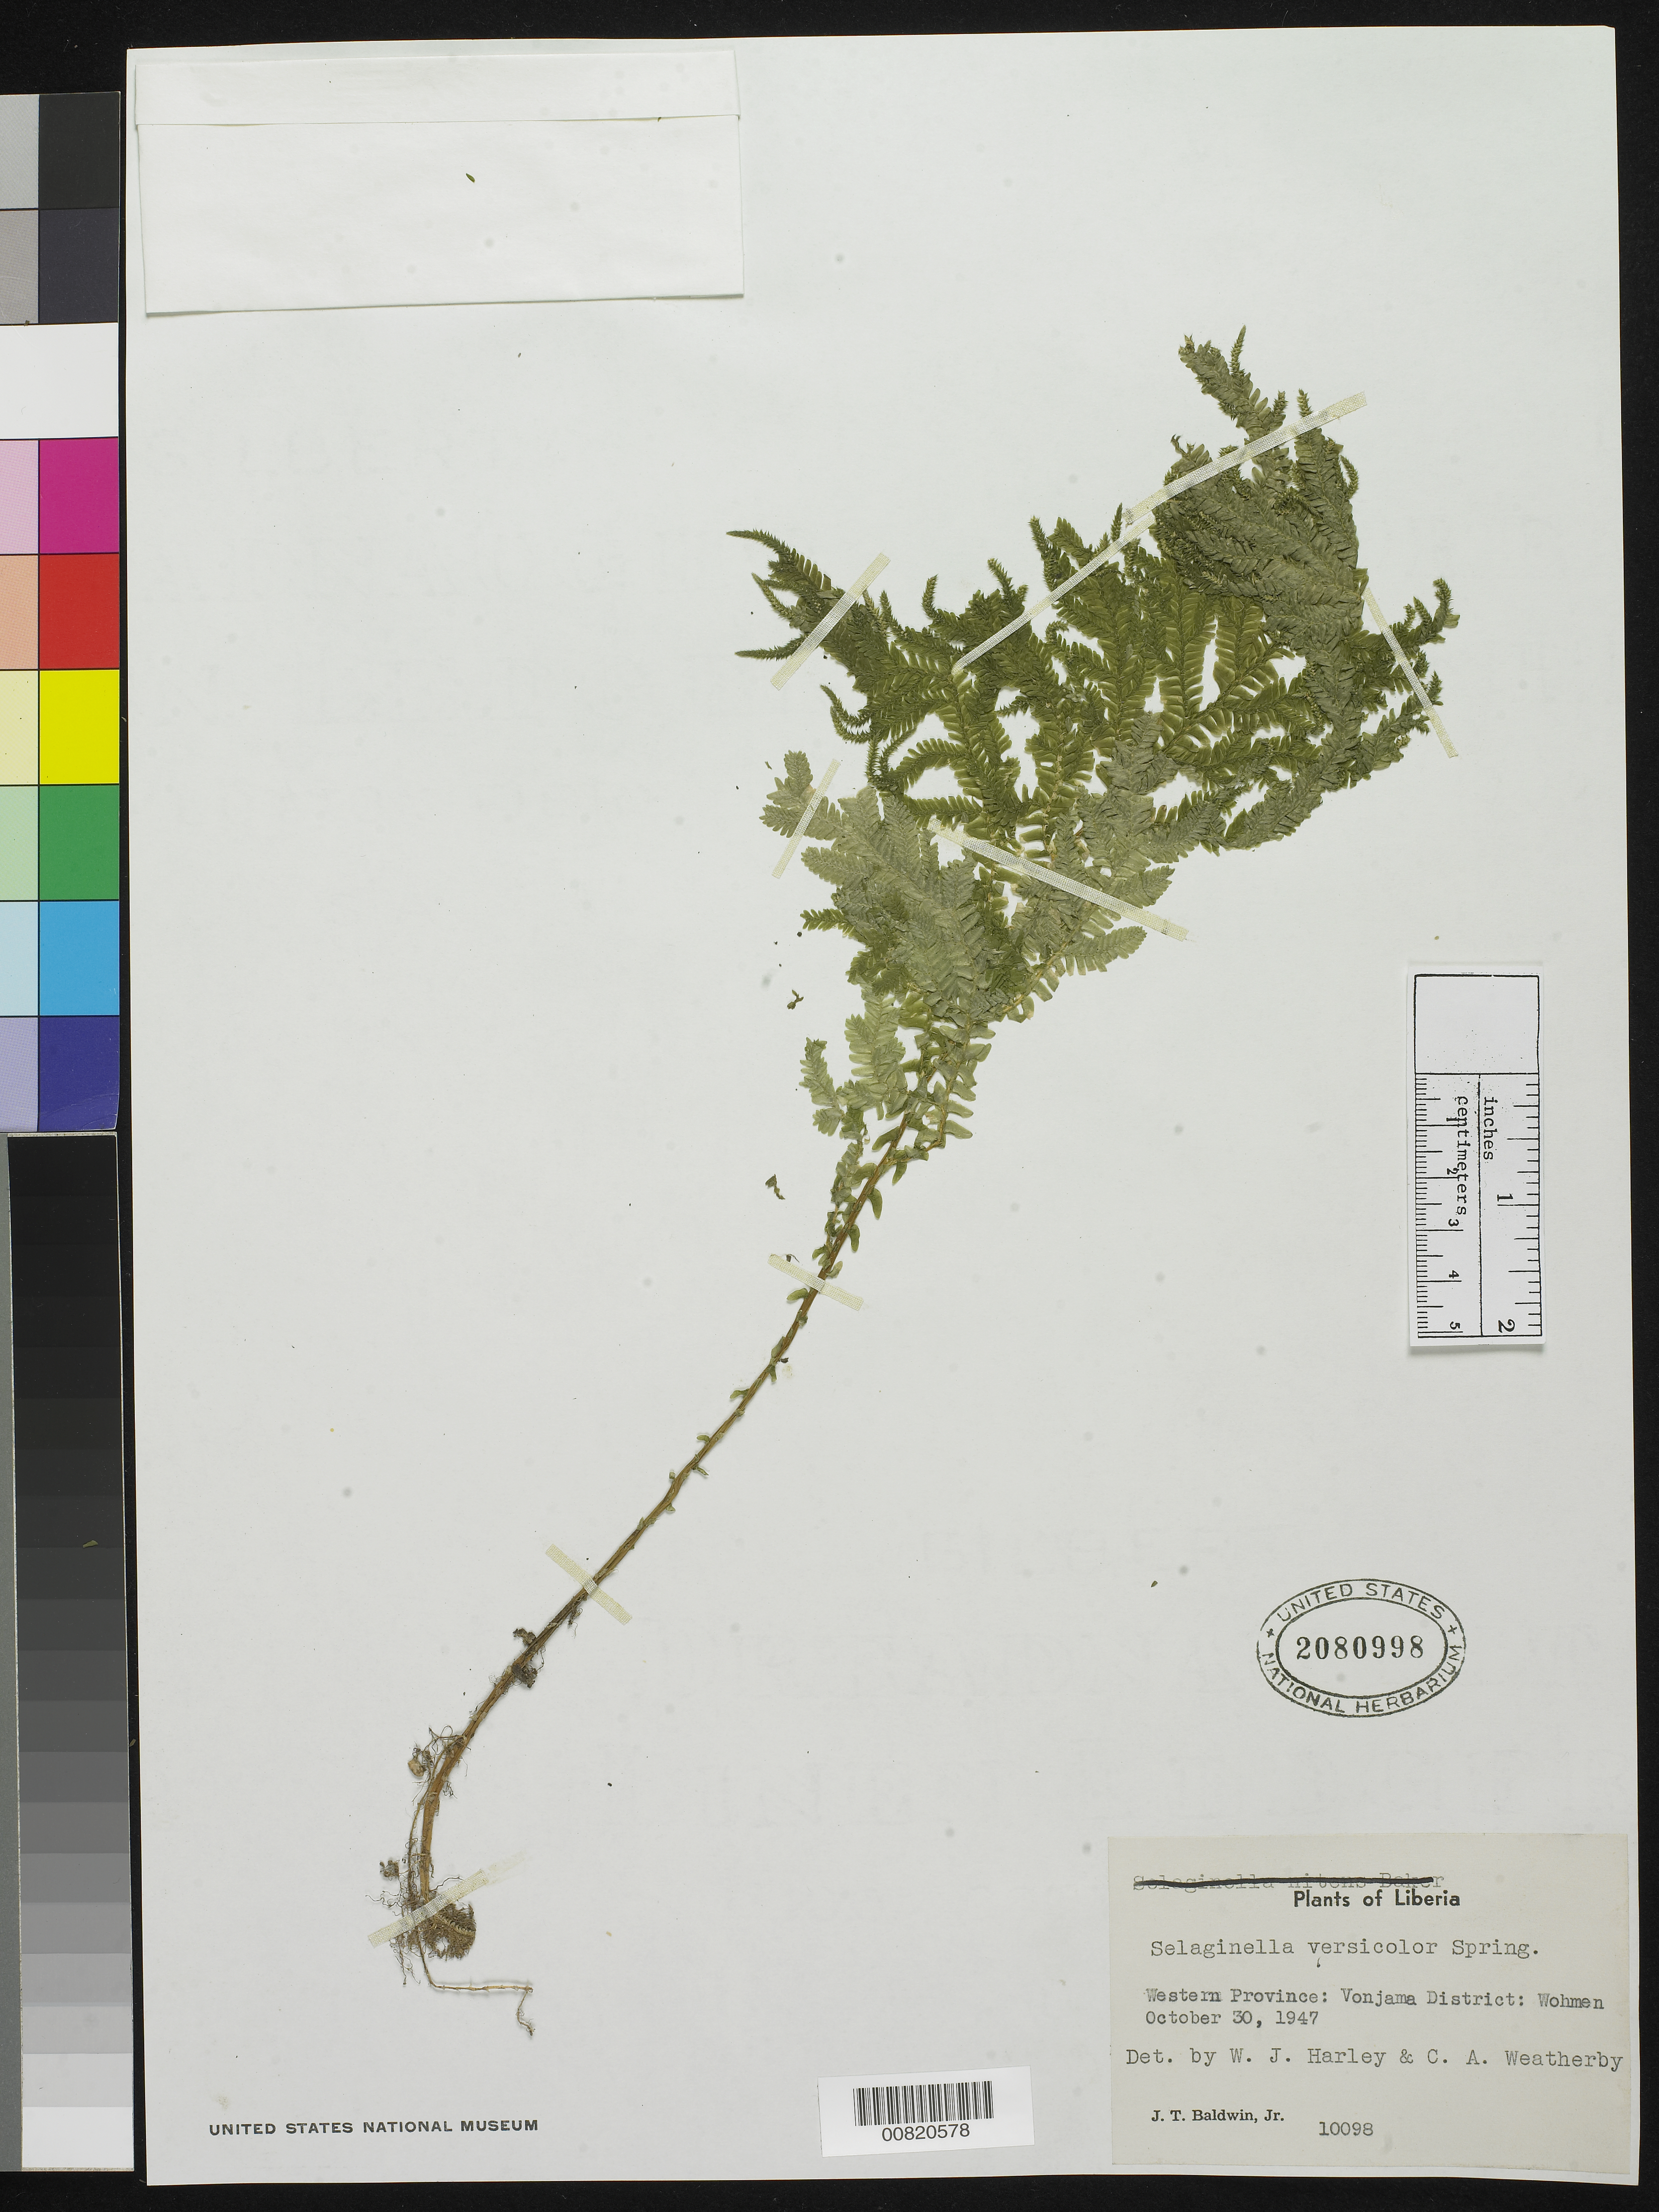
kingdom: Plantae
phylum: Tracheophyta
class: Lycopodiopsida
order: Selaginellales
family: Selaginellaceae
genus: Selaginella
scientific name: Selaginella versicolor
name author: Spring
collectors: J. T. Baldwin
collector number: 10098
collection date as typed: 30 Oct 1947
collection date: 1947-10-30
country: Liberia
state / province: Lofa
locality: Western Province: Vonjama District, Wohmen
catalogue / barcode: US 2080998